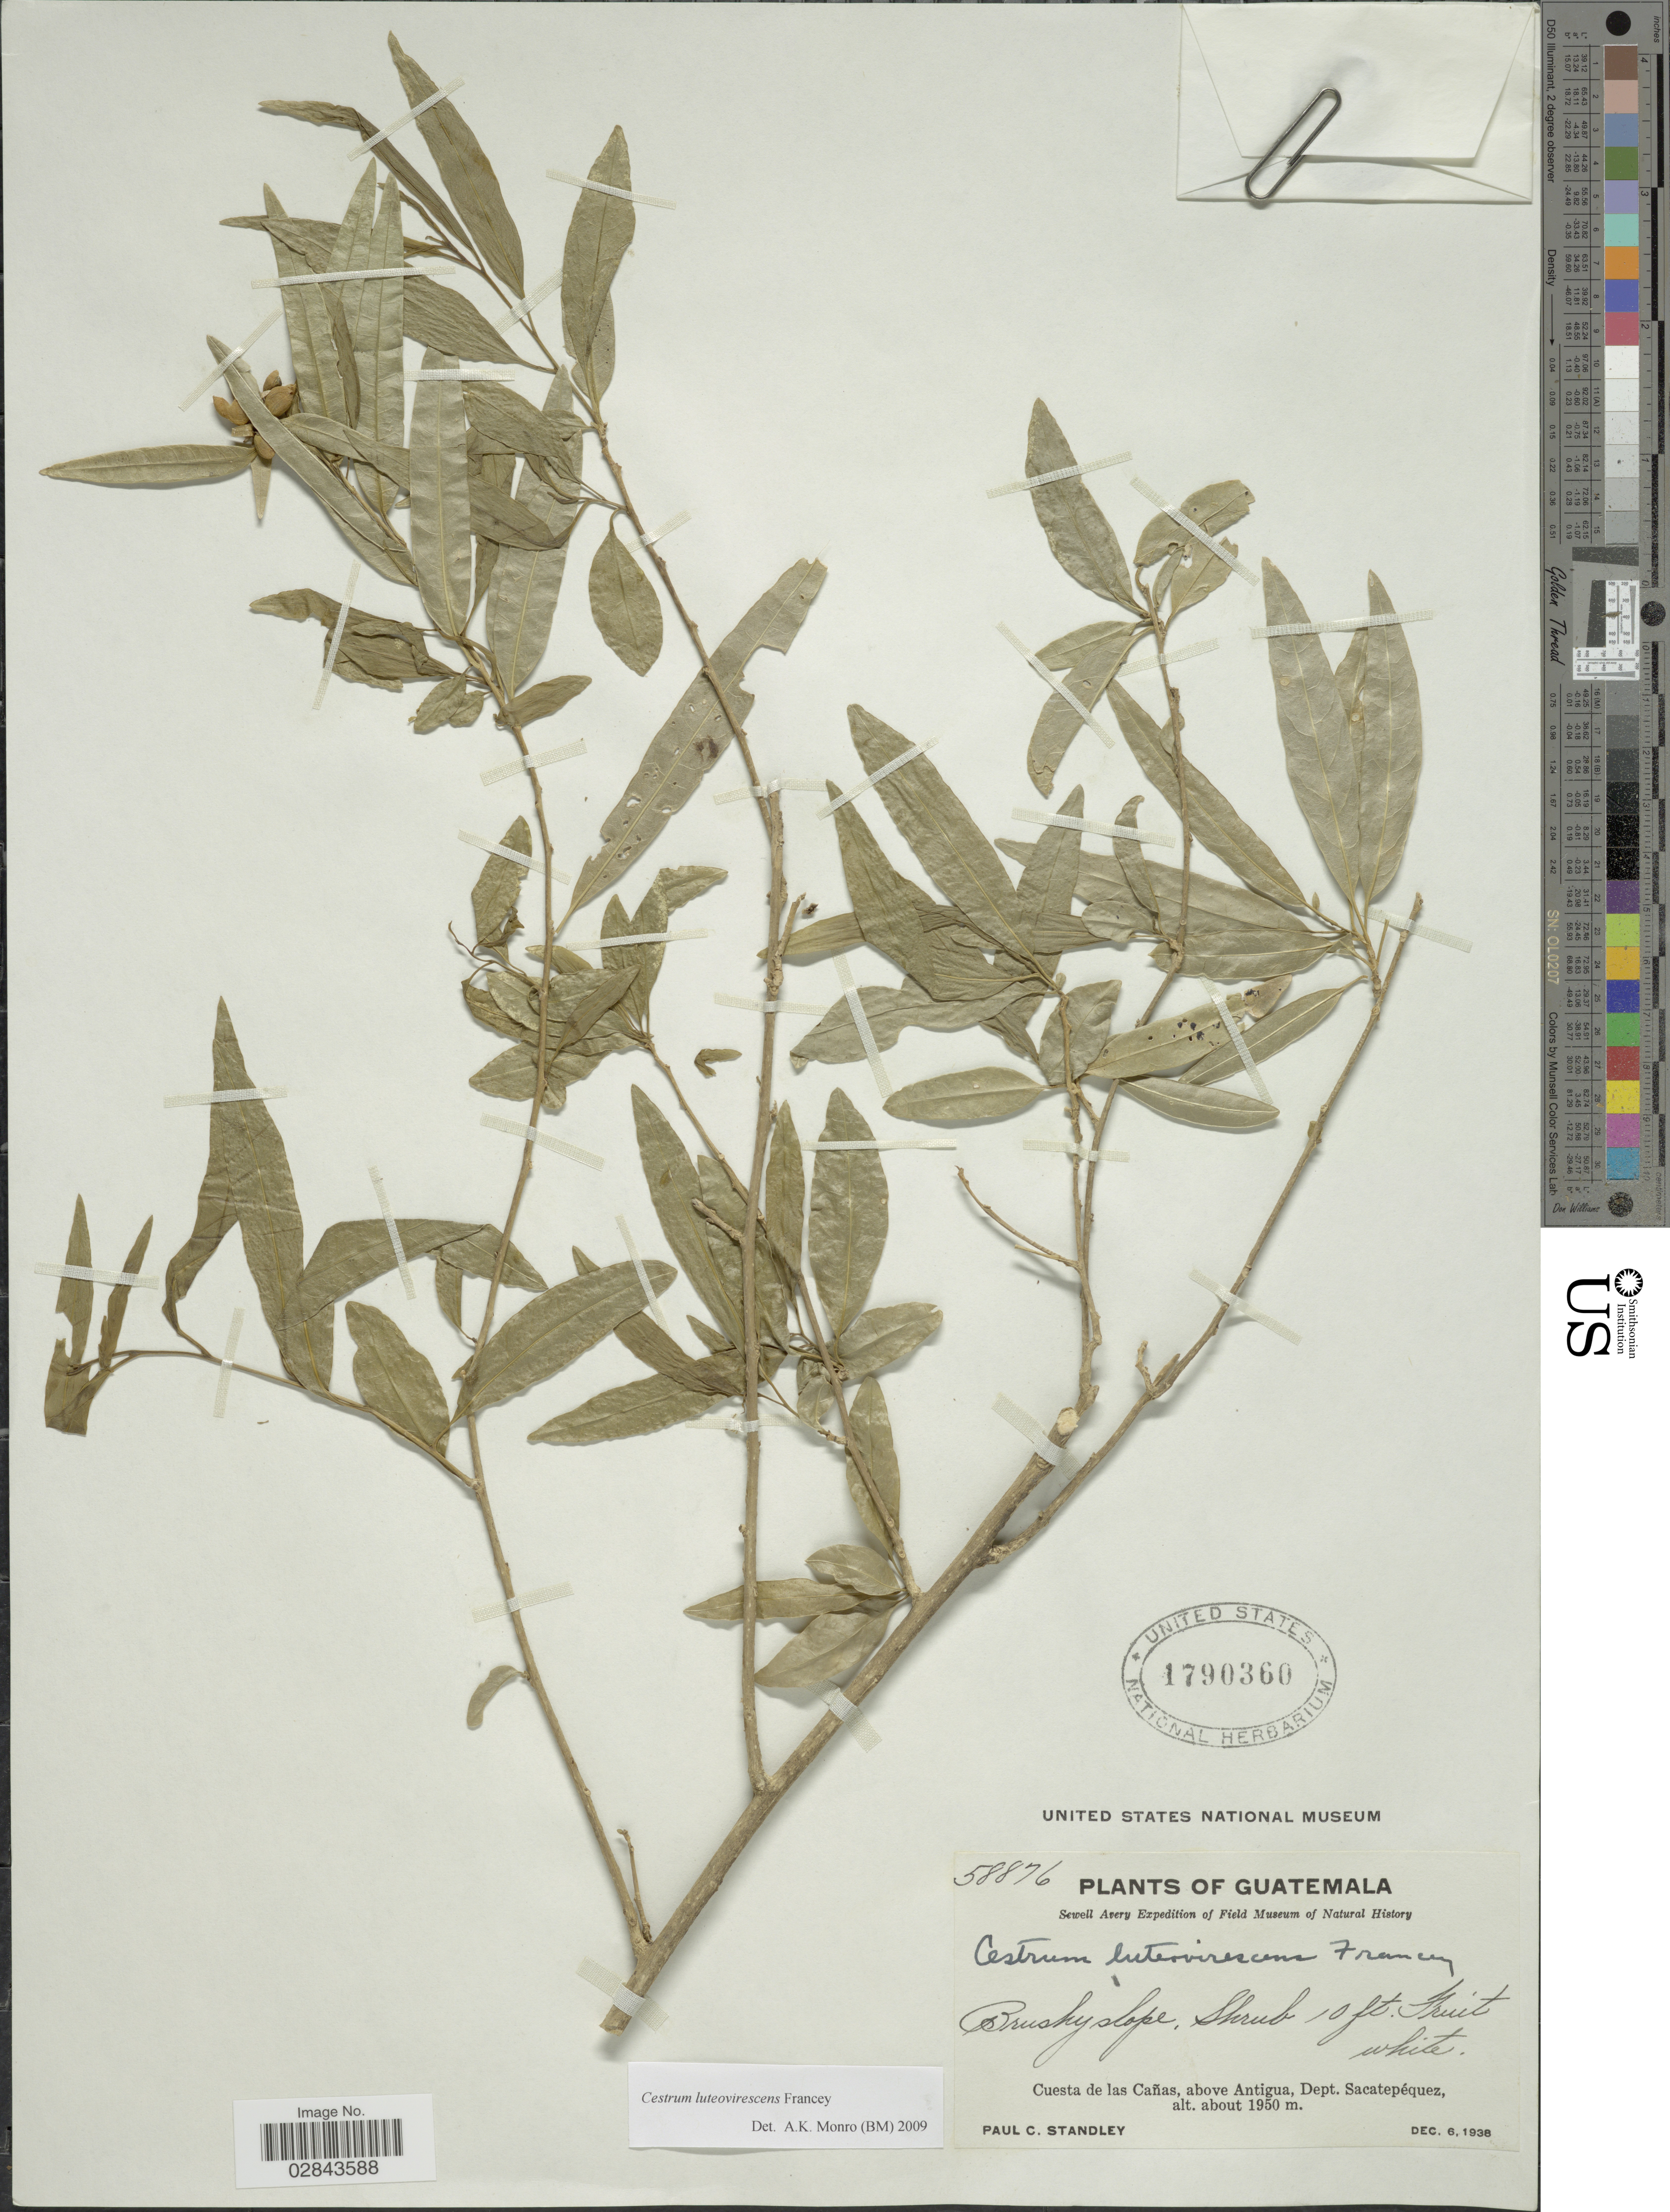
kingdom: Plantae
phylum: Tracheophyta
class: Magnoliopsida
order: Solanales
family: Solanaceae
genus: Cestrum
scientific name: Cestrum luteo-virescens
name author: Francey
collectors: P. C. Standley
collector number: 58876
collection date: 1938-12-06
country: Guatemala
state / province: Sacatepéquez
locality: Cuesta de las Cañas, above Antigua, Dept.Sacatepéquez.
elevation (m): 1950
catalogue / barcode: US 1790360